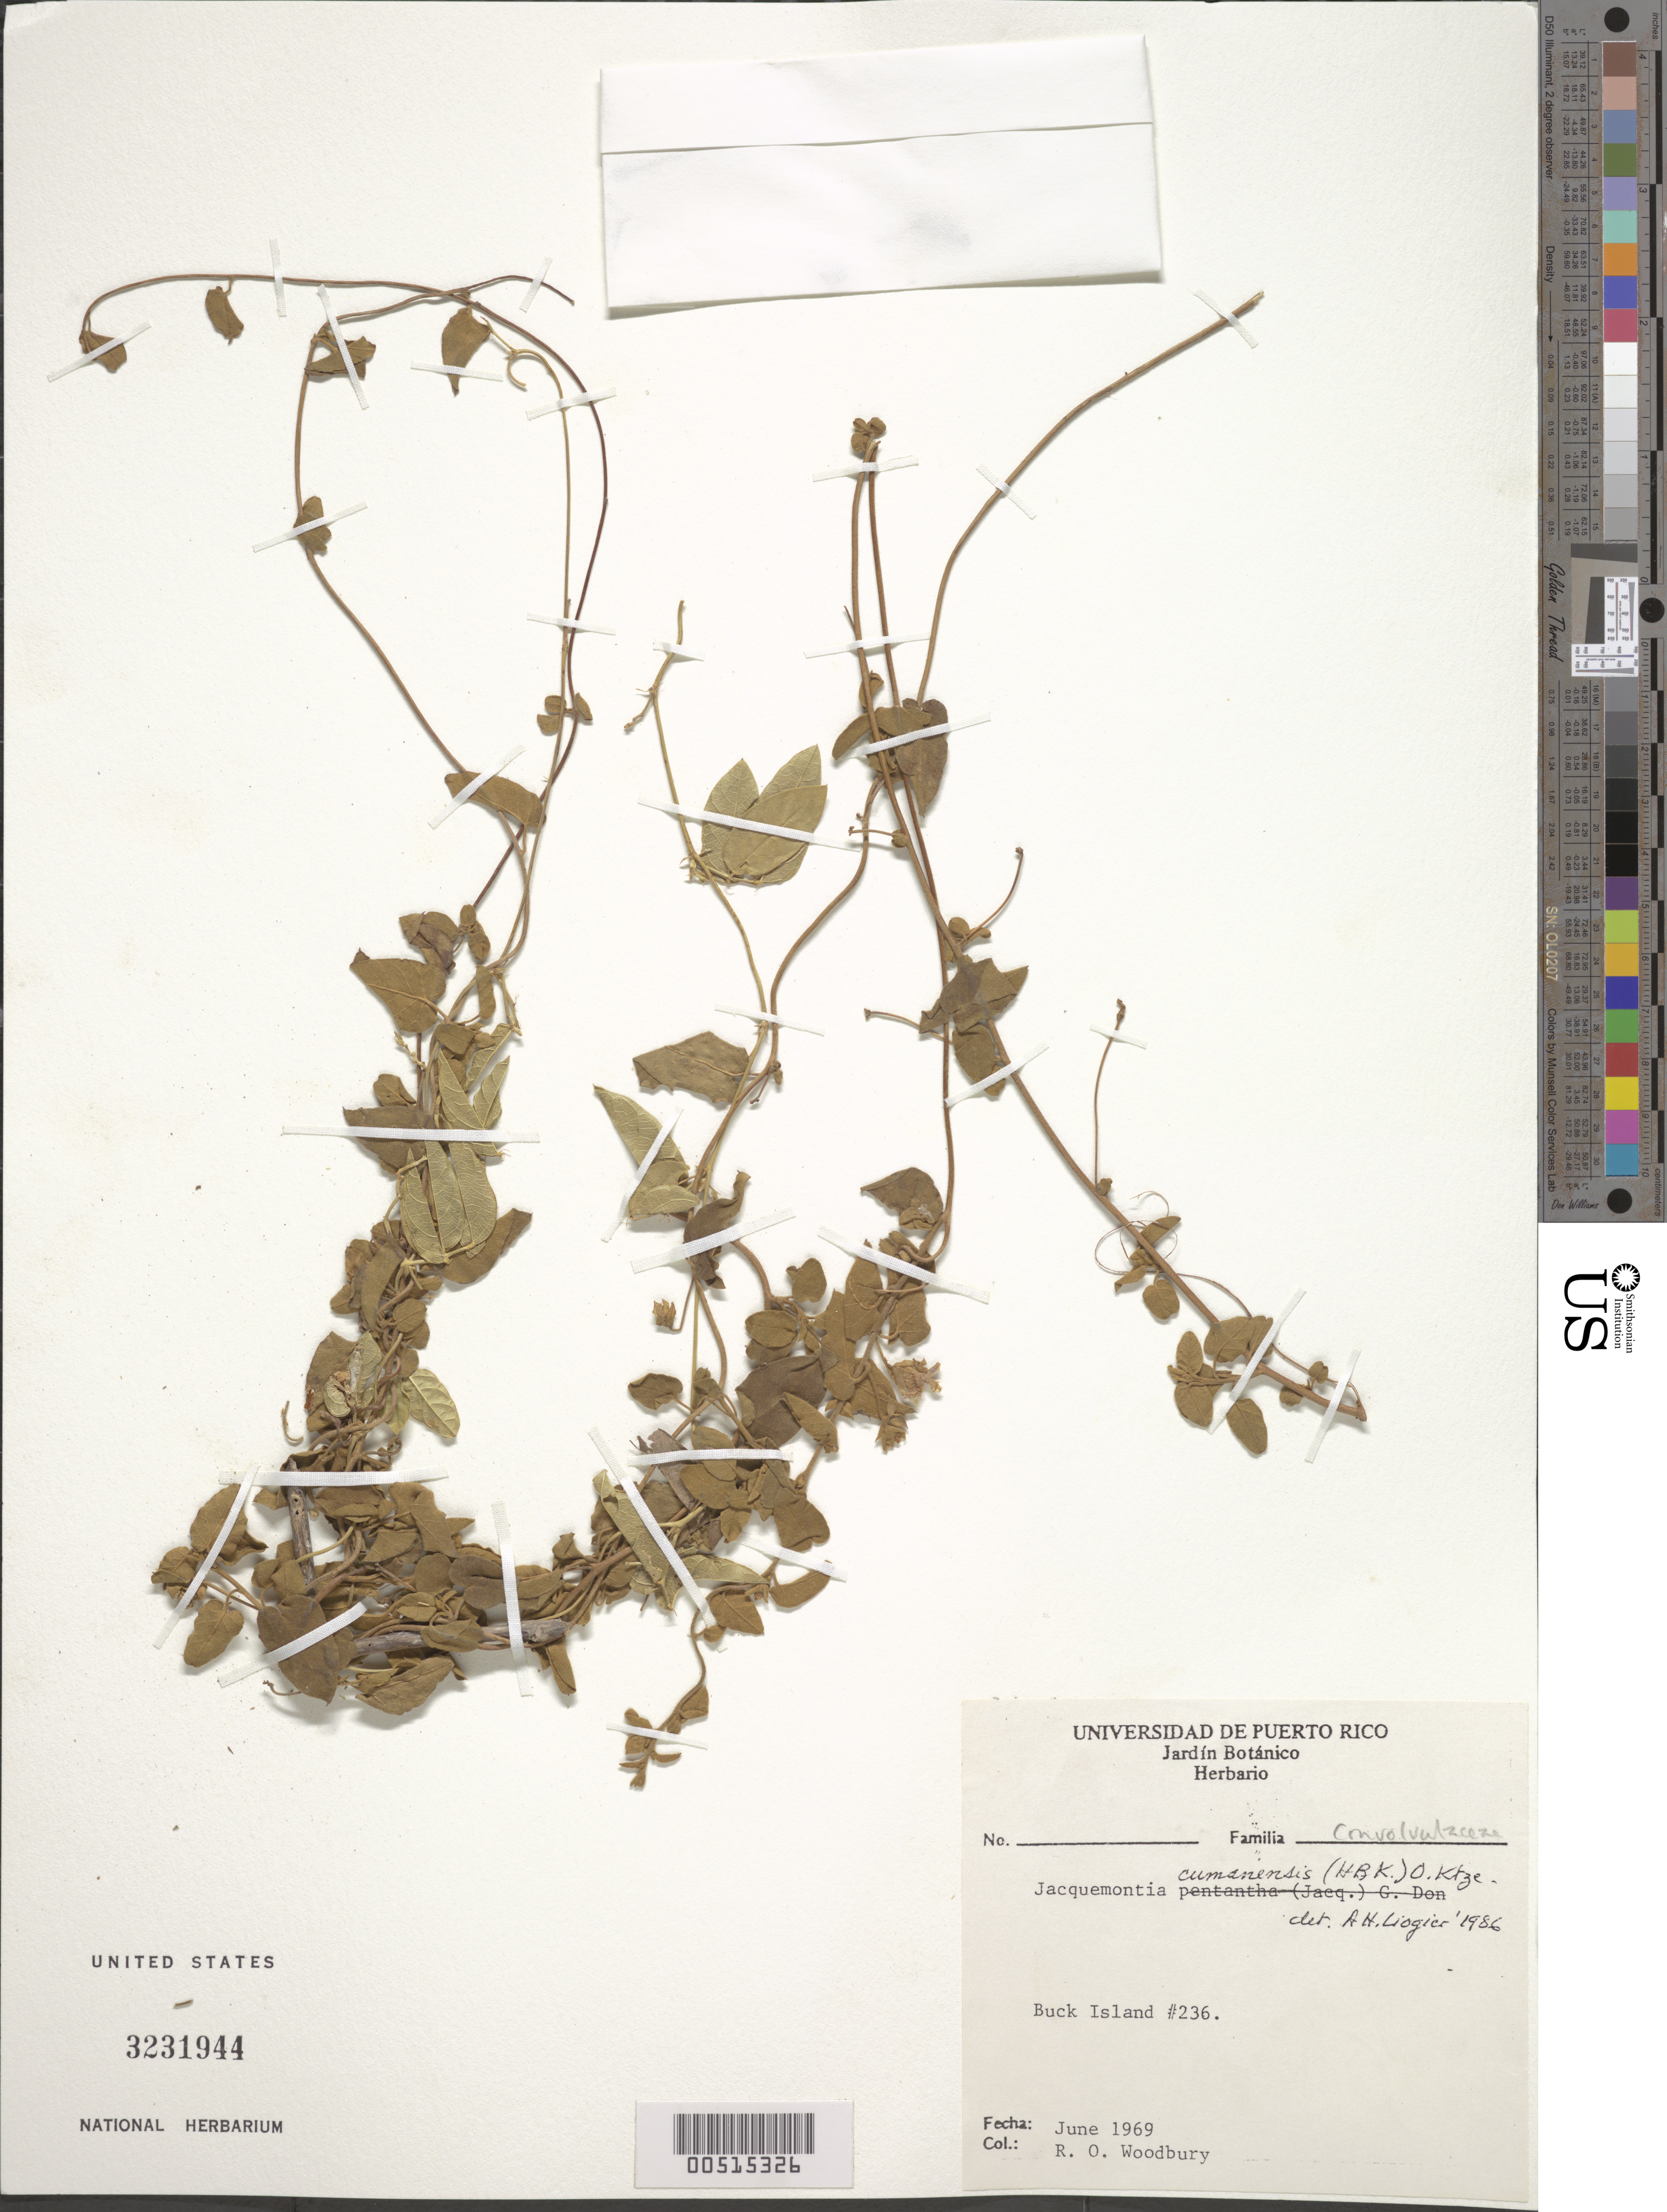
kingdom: Plantae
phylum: Tracheophyta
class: Magnoliopsida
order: Solanales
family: Convolvulaceae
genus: Jacquemontia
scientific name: Jacquemontia cumanensis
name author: (Kuntze) Kuntze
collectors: R. O. Woodbury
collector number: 236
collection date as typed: Jun 1969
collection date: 1969-06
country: U.S. Virgin Islands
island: Buck Island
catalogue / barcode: US 3231944